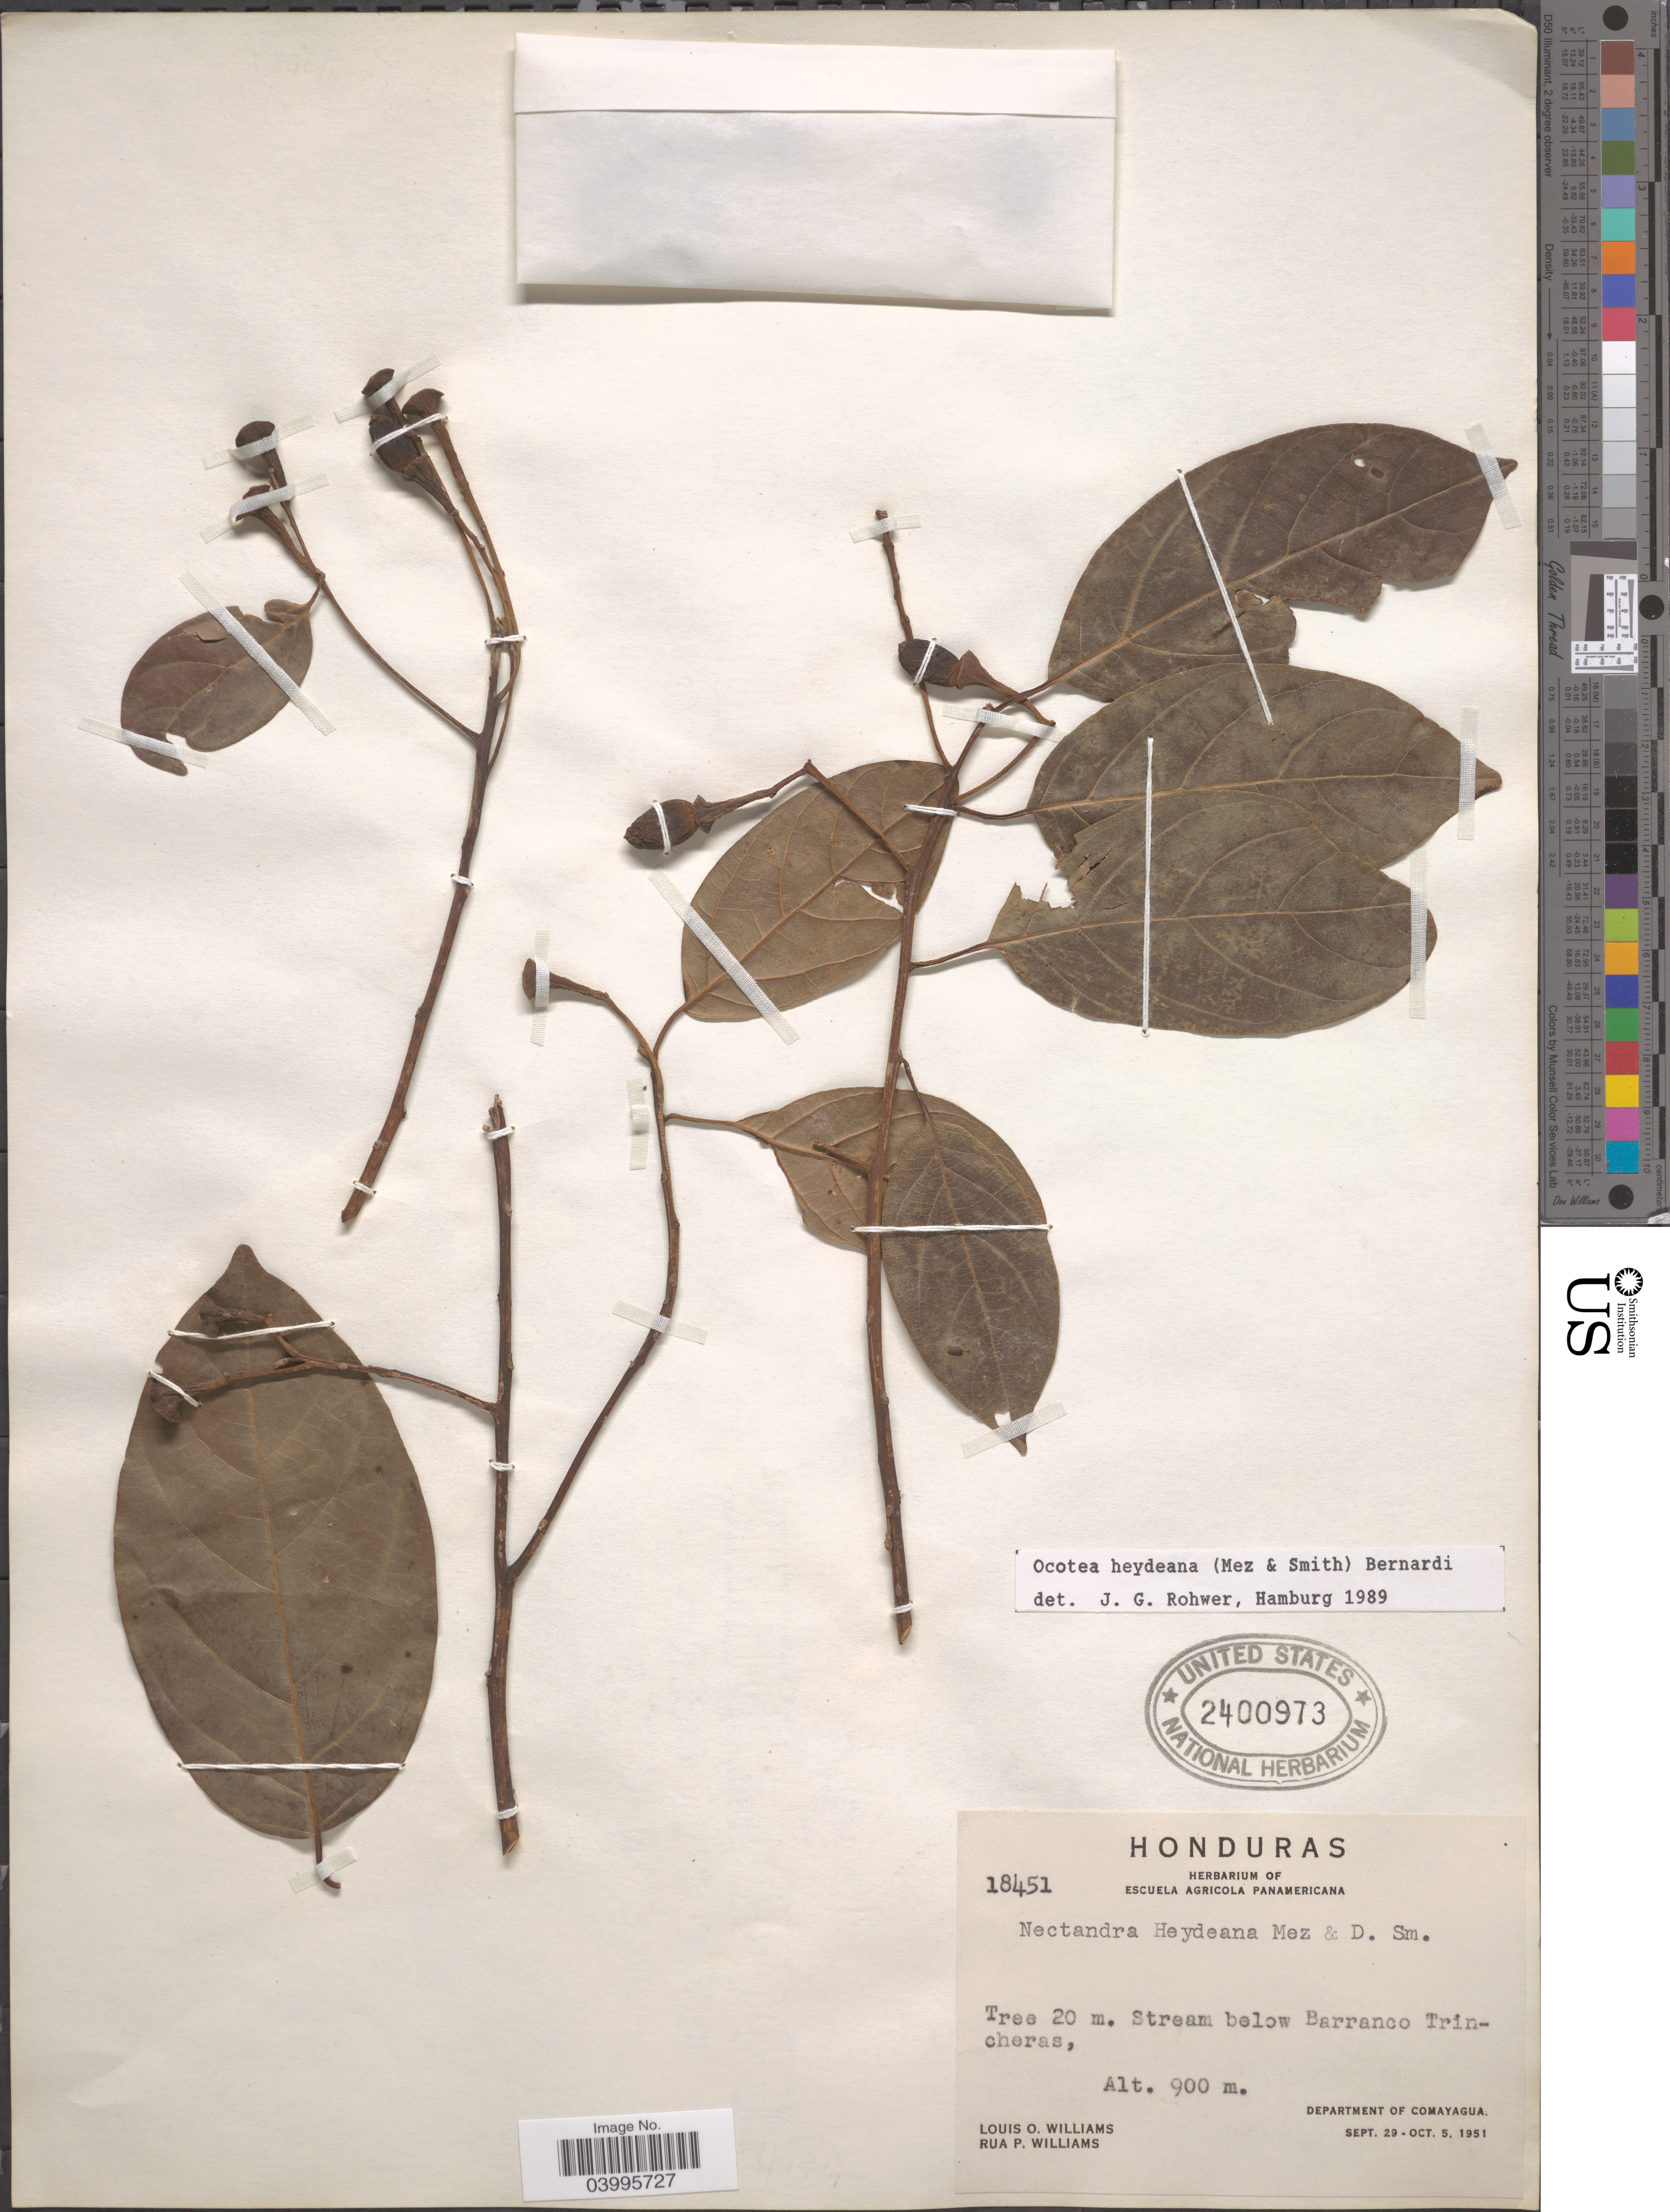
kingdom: Plantae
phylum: Tracheophyta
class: Magnoliopsida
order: Laurales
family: Lauraceae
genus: Ocotea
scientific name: Ocotea heydeana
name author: (Mez & Donn. Sm.) Bernardi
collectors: L. O. Williams & R. P. Williams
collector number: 18451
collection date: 1951-09-29/1951-10-05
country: Honduras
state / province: Comayagua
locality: Stream below Barranco Trincheras, Department of Comayagua.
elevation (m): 900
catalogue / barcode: US 2400973